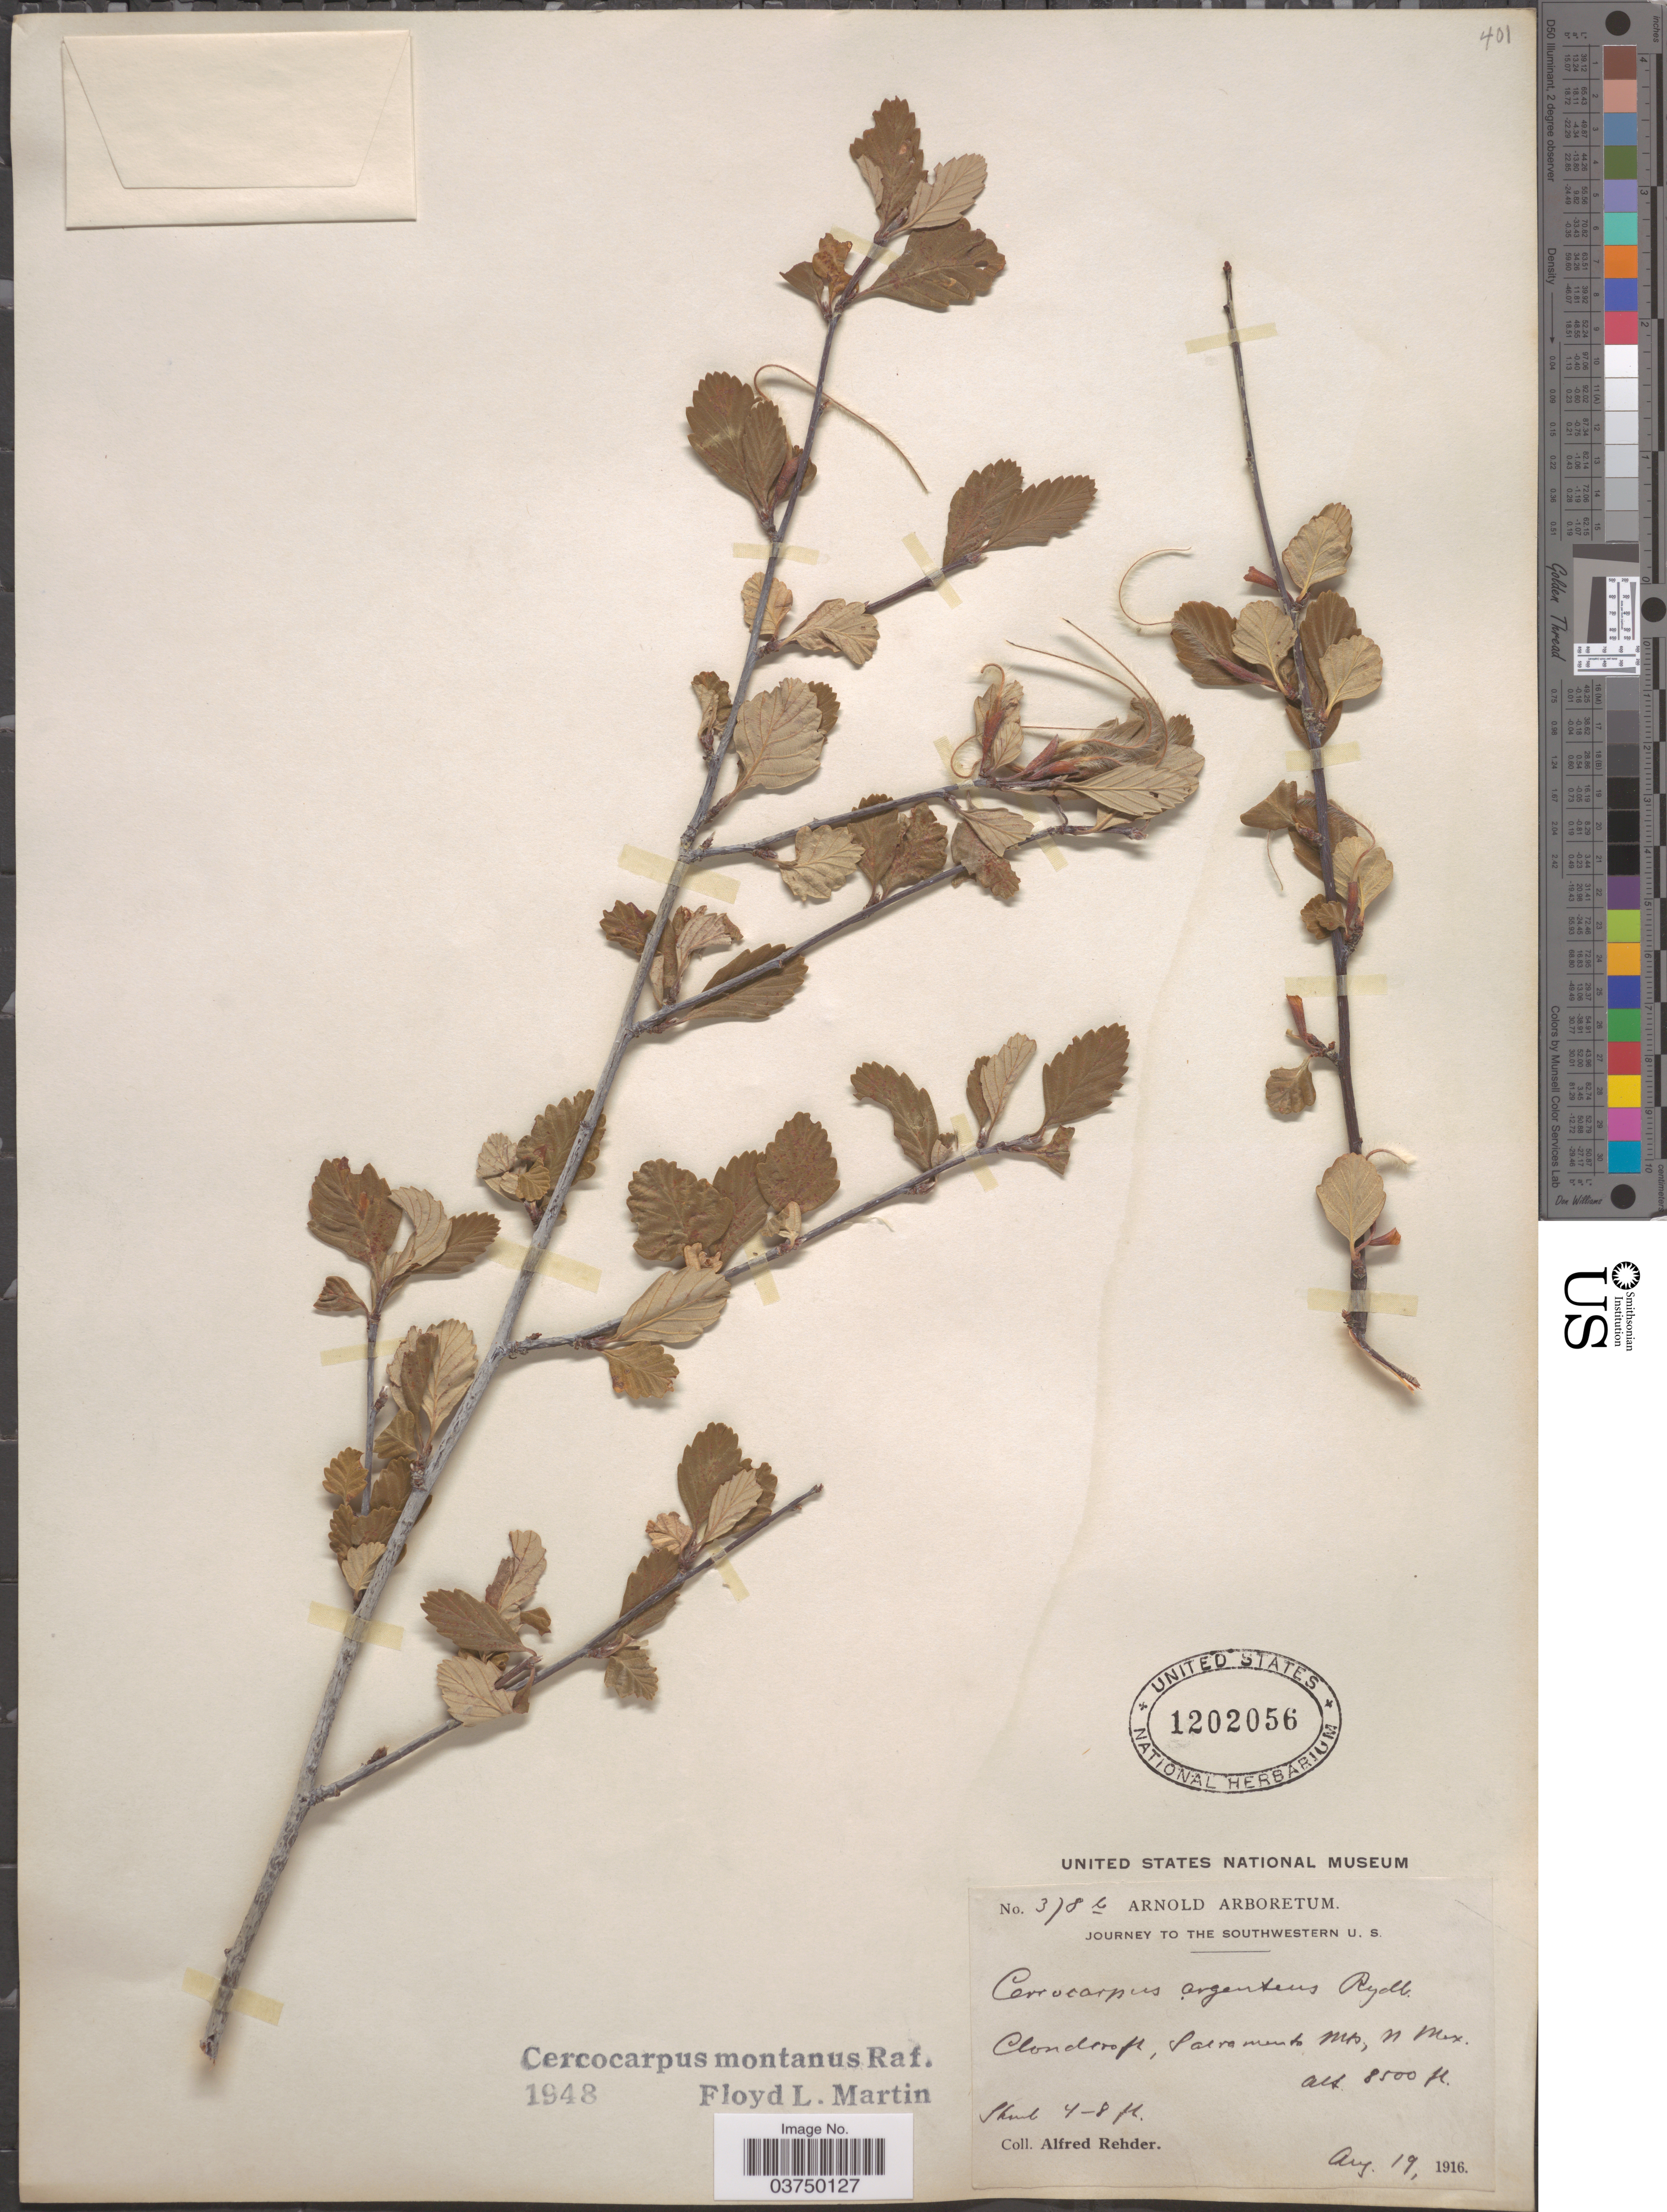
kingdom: Plantae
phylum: Tracheophyta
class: Magnoliopsida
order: Rosales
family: Rosaceae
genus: Cercocarpus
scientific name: Cercocarpus montanus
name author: Raf.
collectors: A. Rehder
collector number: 378b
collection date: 1916-08-19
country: United States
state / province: New Mexico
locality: Cloudcroft, Sacramento Mts., Southwestern U. S.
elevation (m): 2591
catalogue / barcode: US 1202056